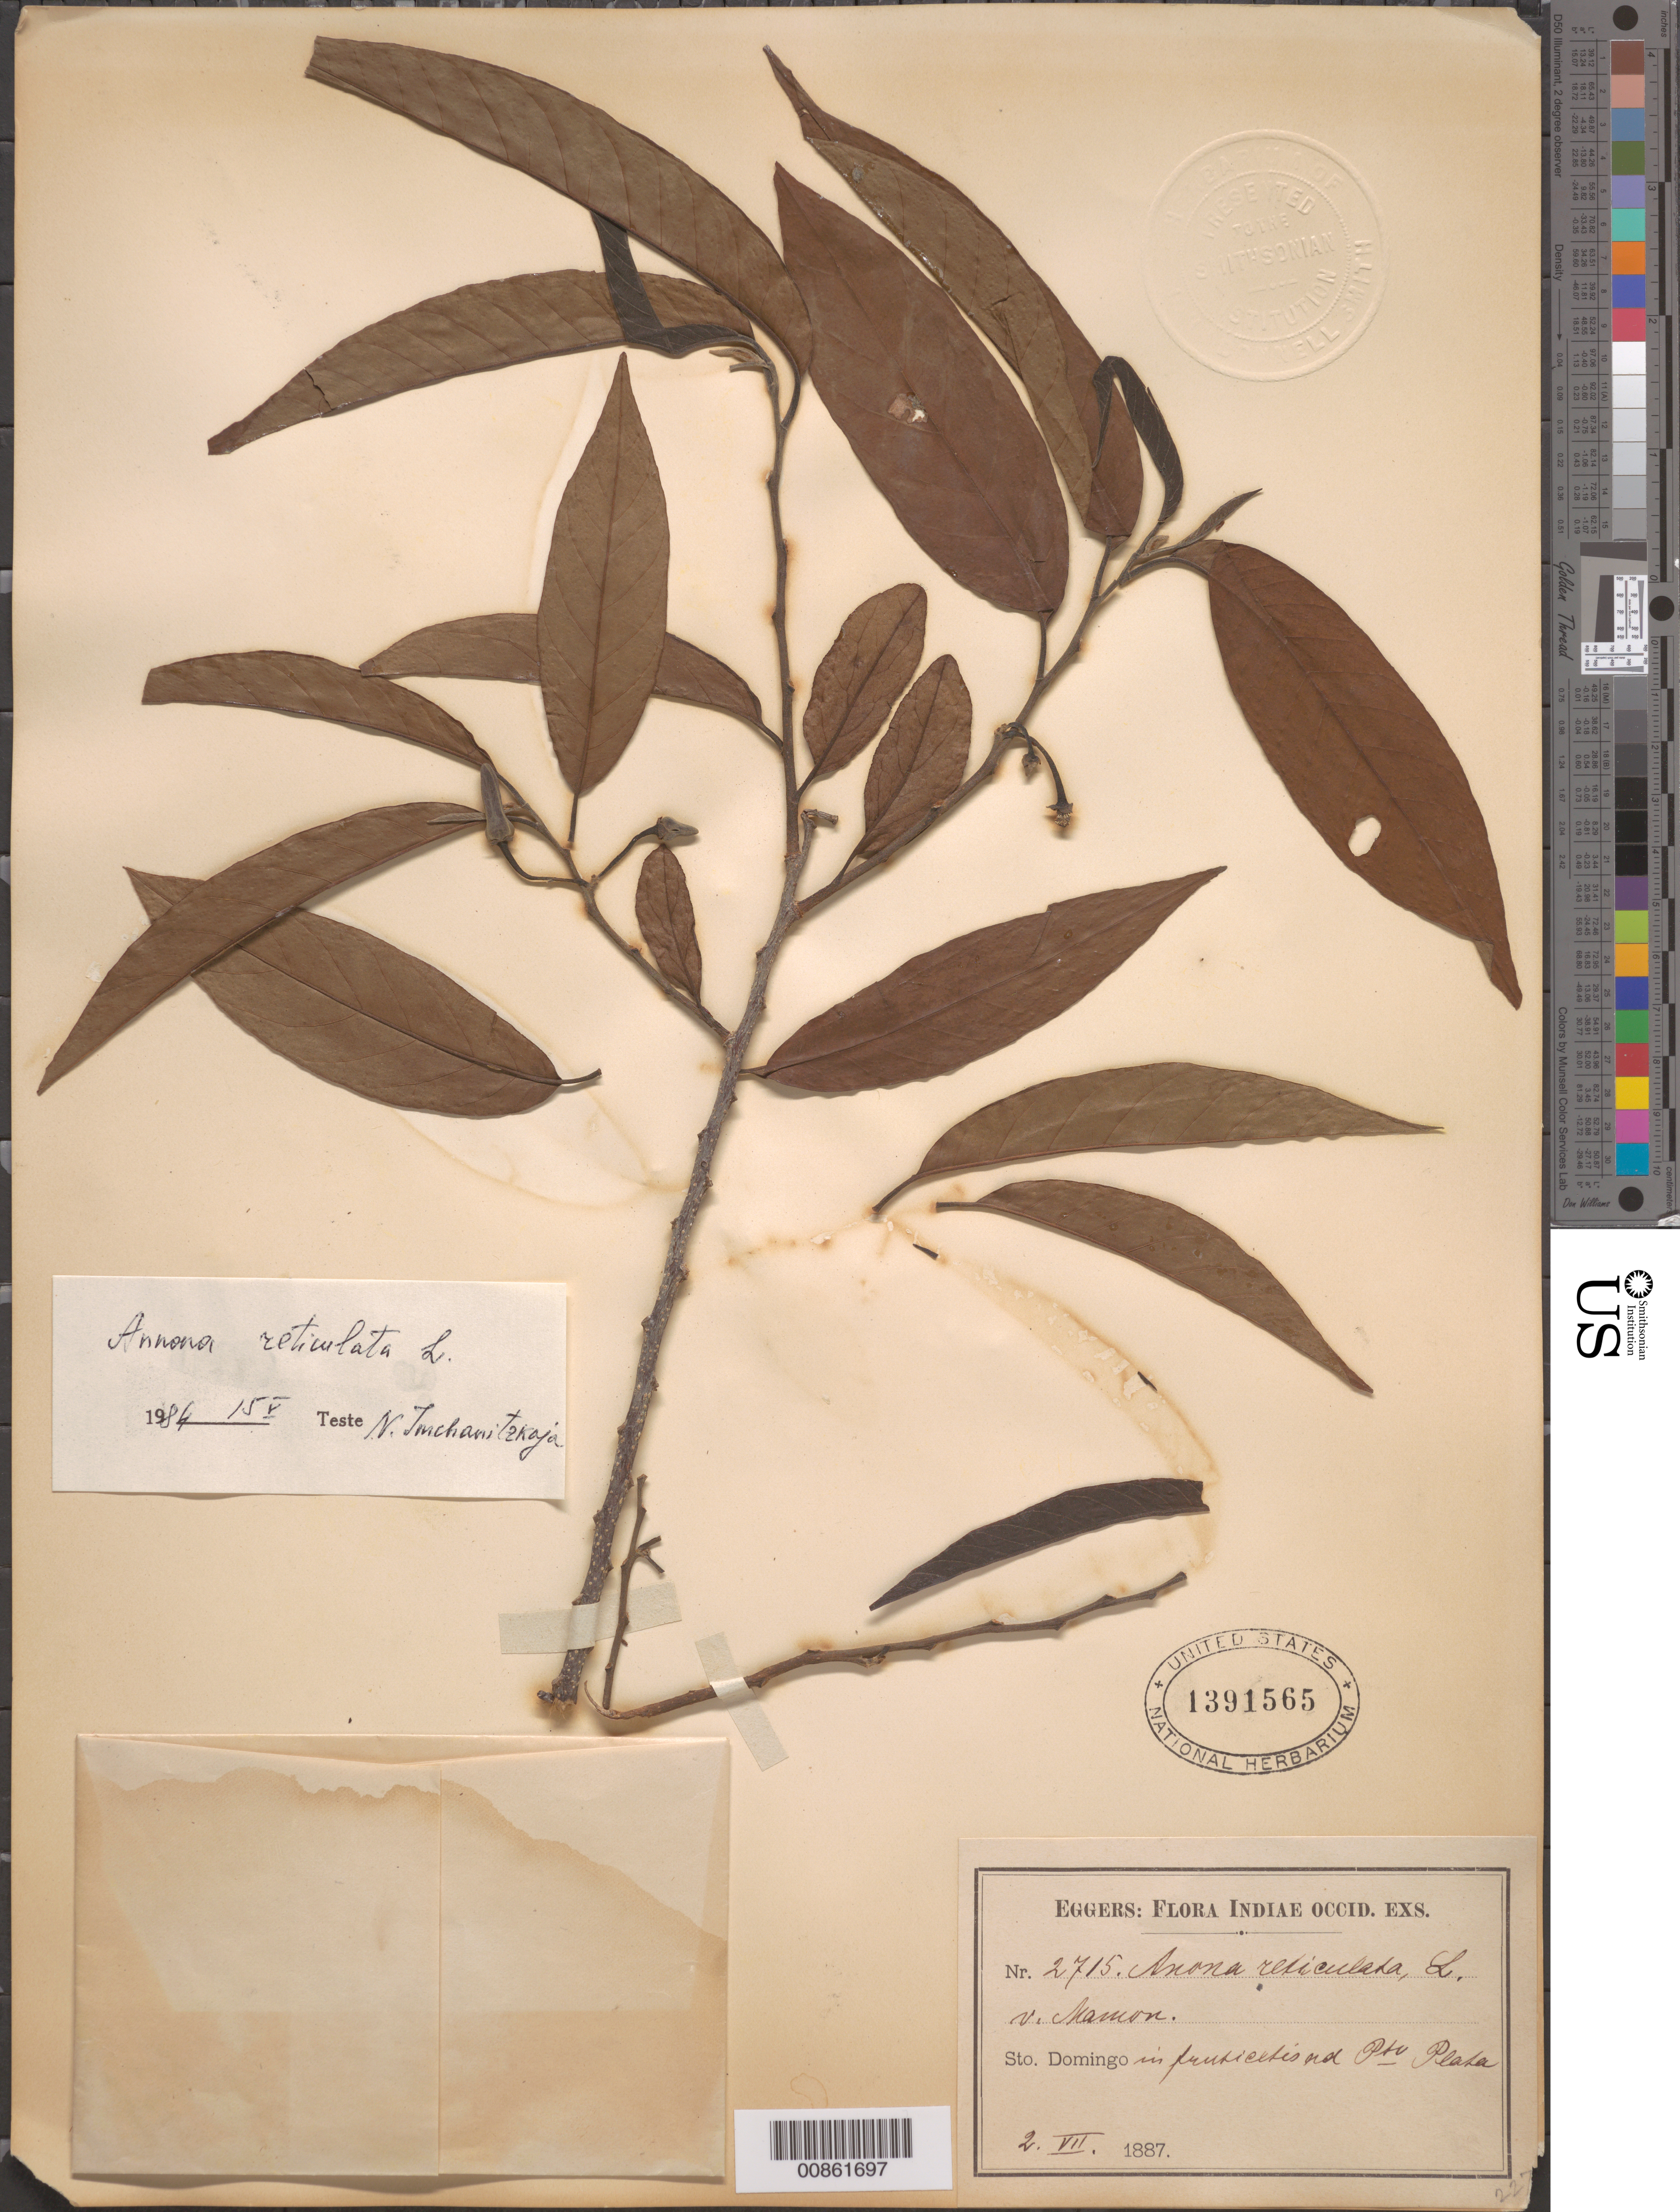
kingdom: Plantae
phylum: Tracheophyta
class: Magnoliopsida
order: Magnoliales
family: Annonaceae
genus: Annona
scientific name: Annona reticulata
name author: L.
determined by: Imchanitzkaja, N.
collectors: H. F. A. von Eggers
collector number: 2715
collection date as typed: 02 Jul 1887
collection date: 1887-07-02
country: Dominican Republic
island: Hispaniola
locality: Ad Puerto Plata.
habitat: In fruticetis.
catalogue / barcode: US 1391565